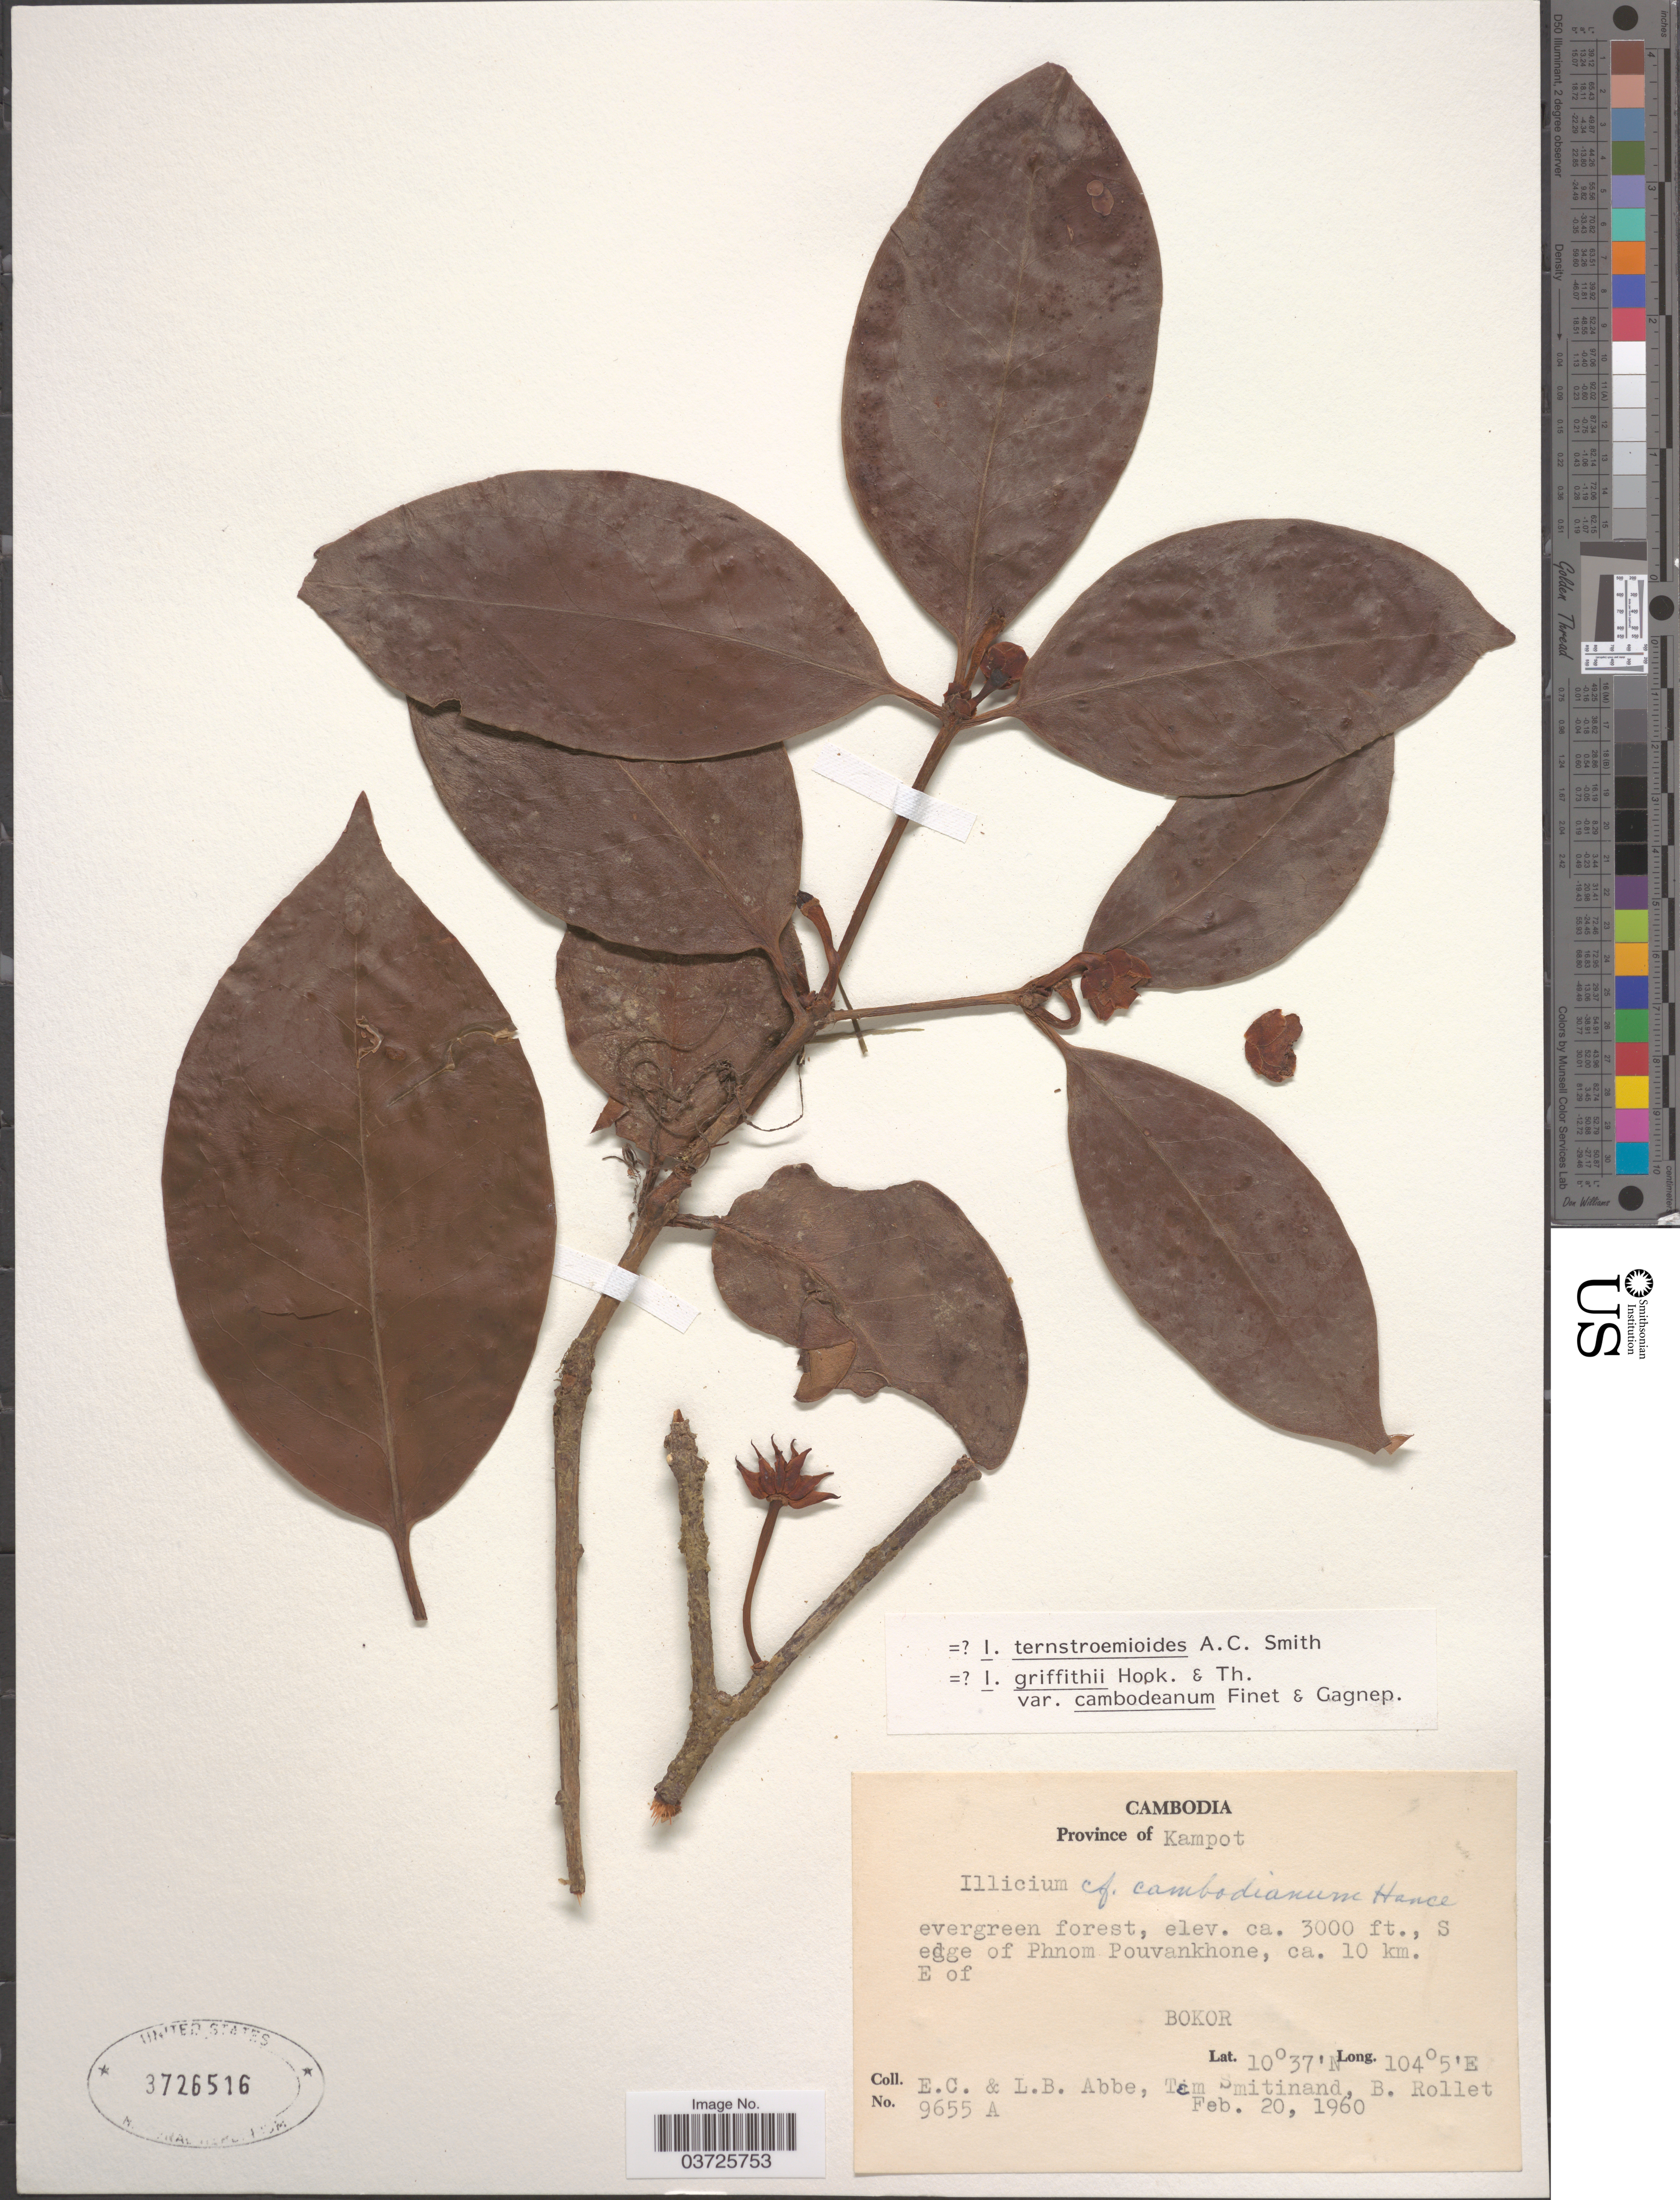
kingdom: Plantae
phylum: Tracheophyta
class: Magnoliopsida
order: Austrobaileyales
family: Schisandraceae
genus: Illicium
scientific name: Illicium cambodianum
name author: Hance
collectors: E. C. Abbe, L. B. Abbe, T. Smitinand & B. Rollet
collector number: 9655A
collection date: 1960-02-20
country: Cambodia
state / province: Kâmpât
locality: Province of Kampot. S edge of Phnom Pouvankhone, ca. 10 km. E of Bokor.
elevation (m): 914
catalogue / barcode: US 3726516